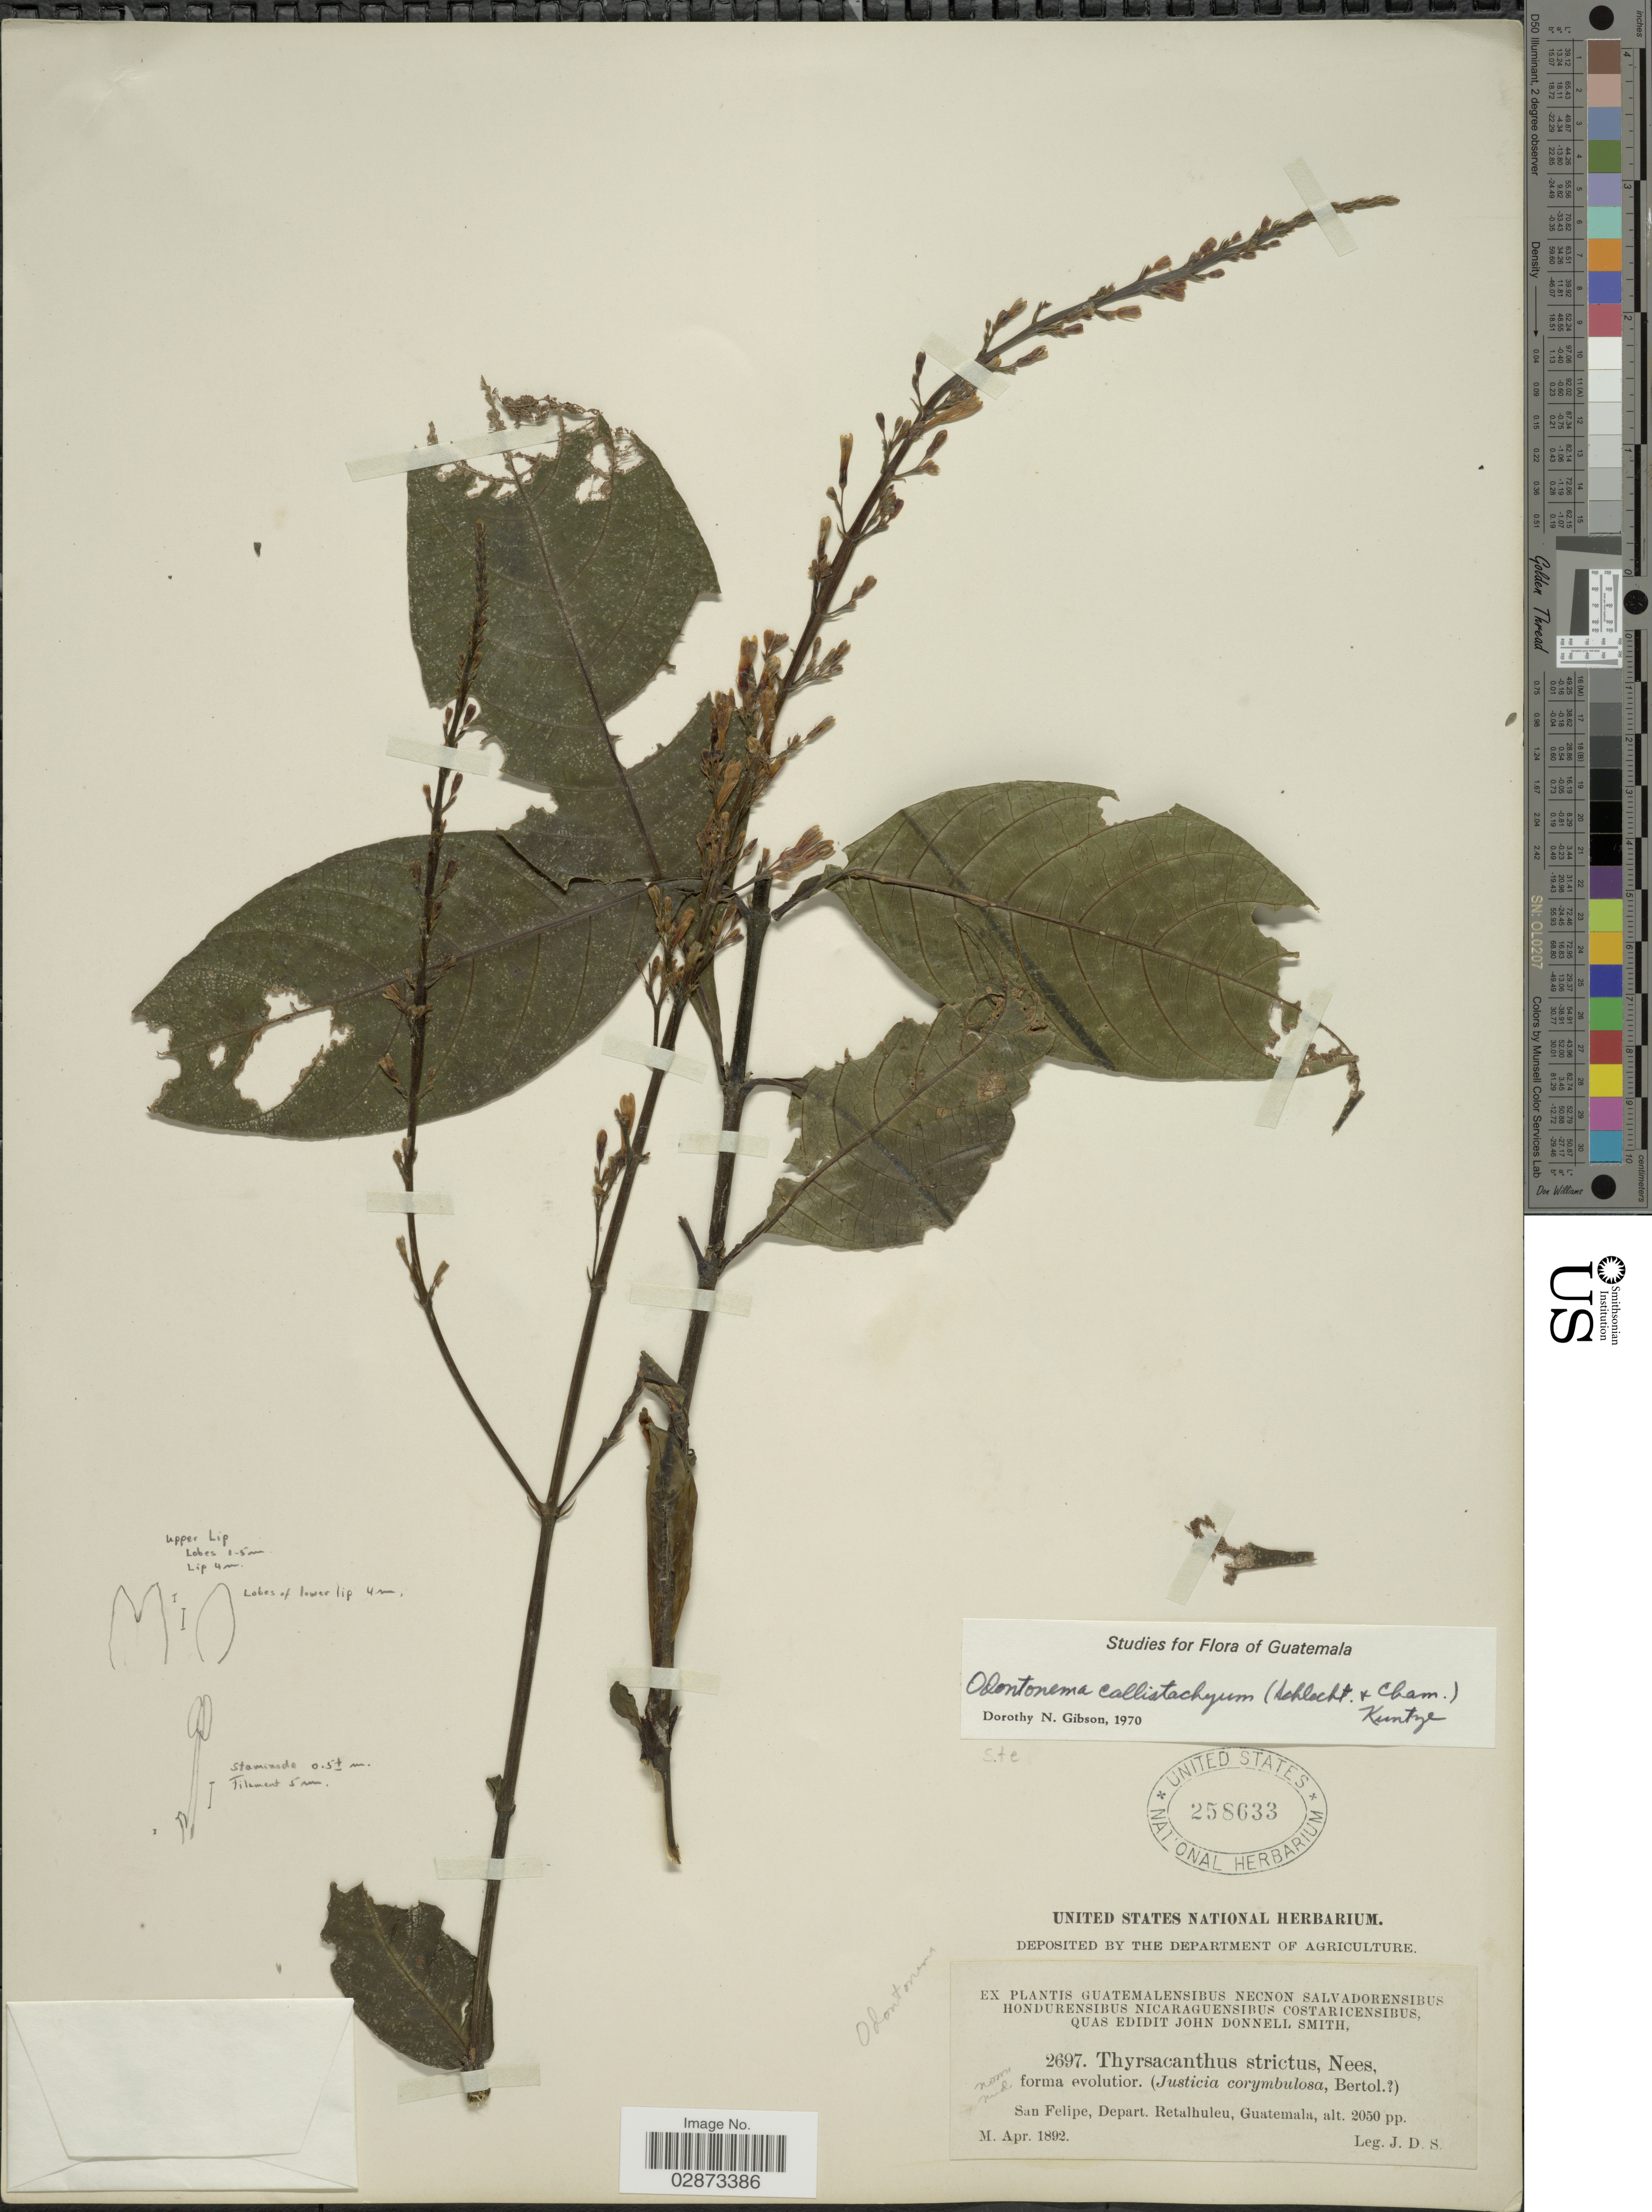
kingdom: Plantae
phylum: Tracheophyta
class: Magnoliopsida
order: Lamiales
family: Acanthaceae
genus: Odontonema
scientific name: Odontonema callistachyum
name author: (Schltdl. & Cham.) Kuntze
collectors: J. Donnell Smith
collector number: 2697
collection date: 1892-04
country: Guatemala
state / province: Retalhuleu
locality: San Felipe, Depart. Retalhuleu.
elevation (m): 625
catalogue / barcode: US 258633